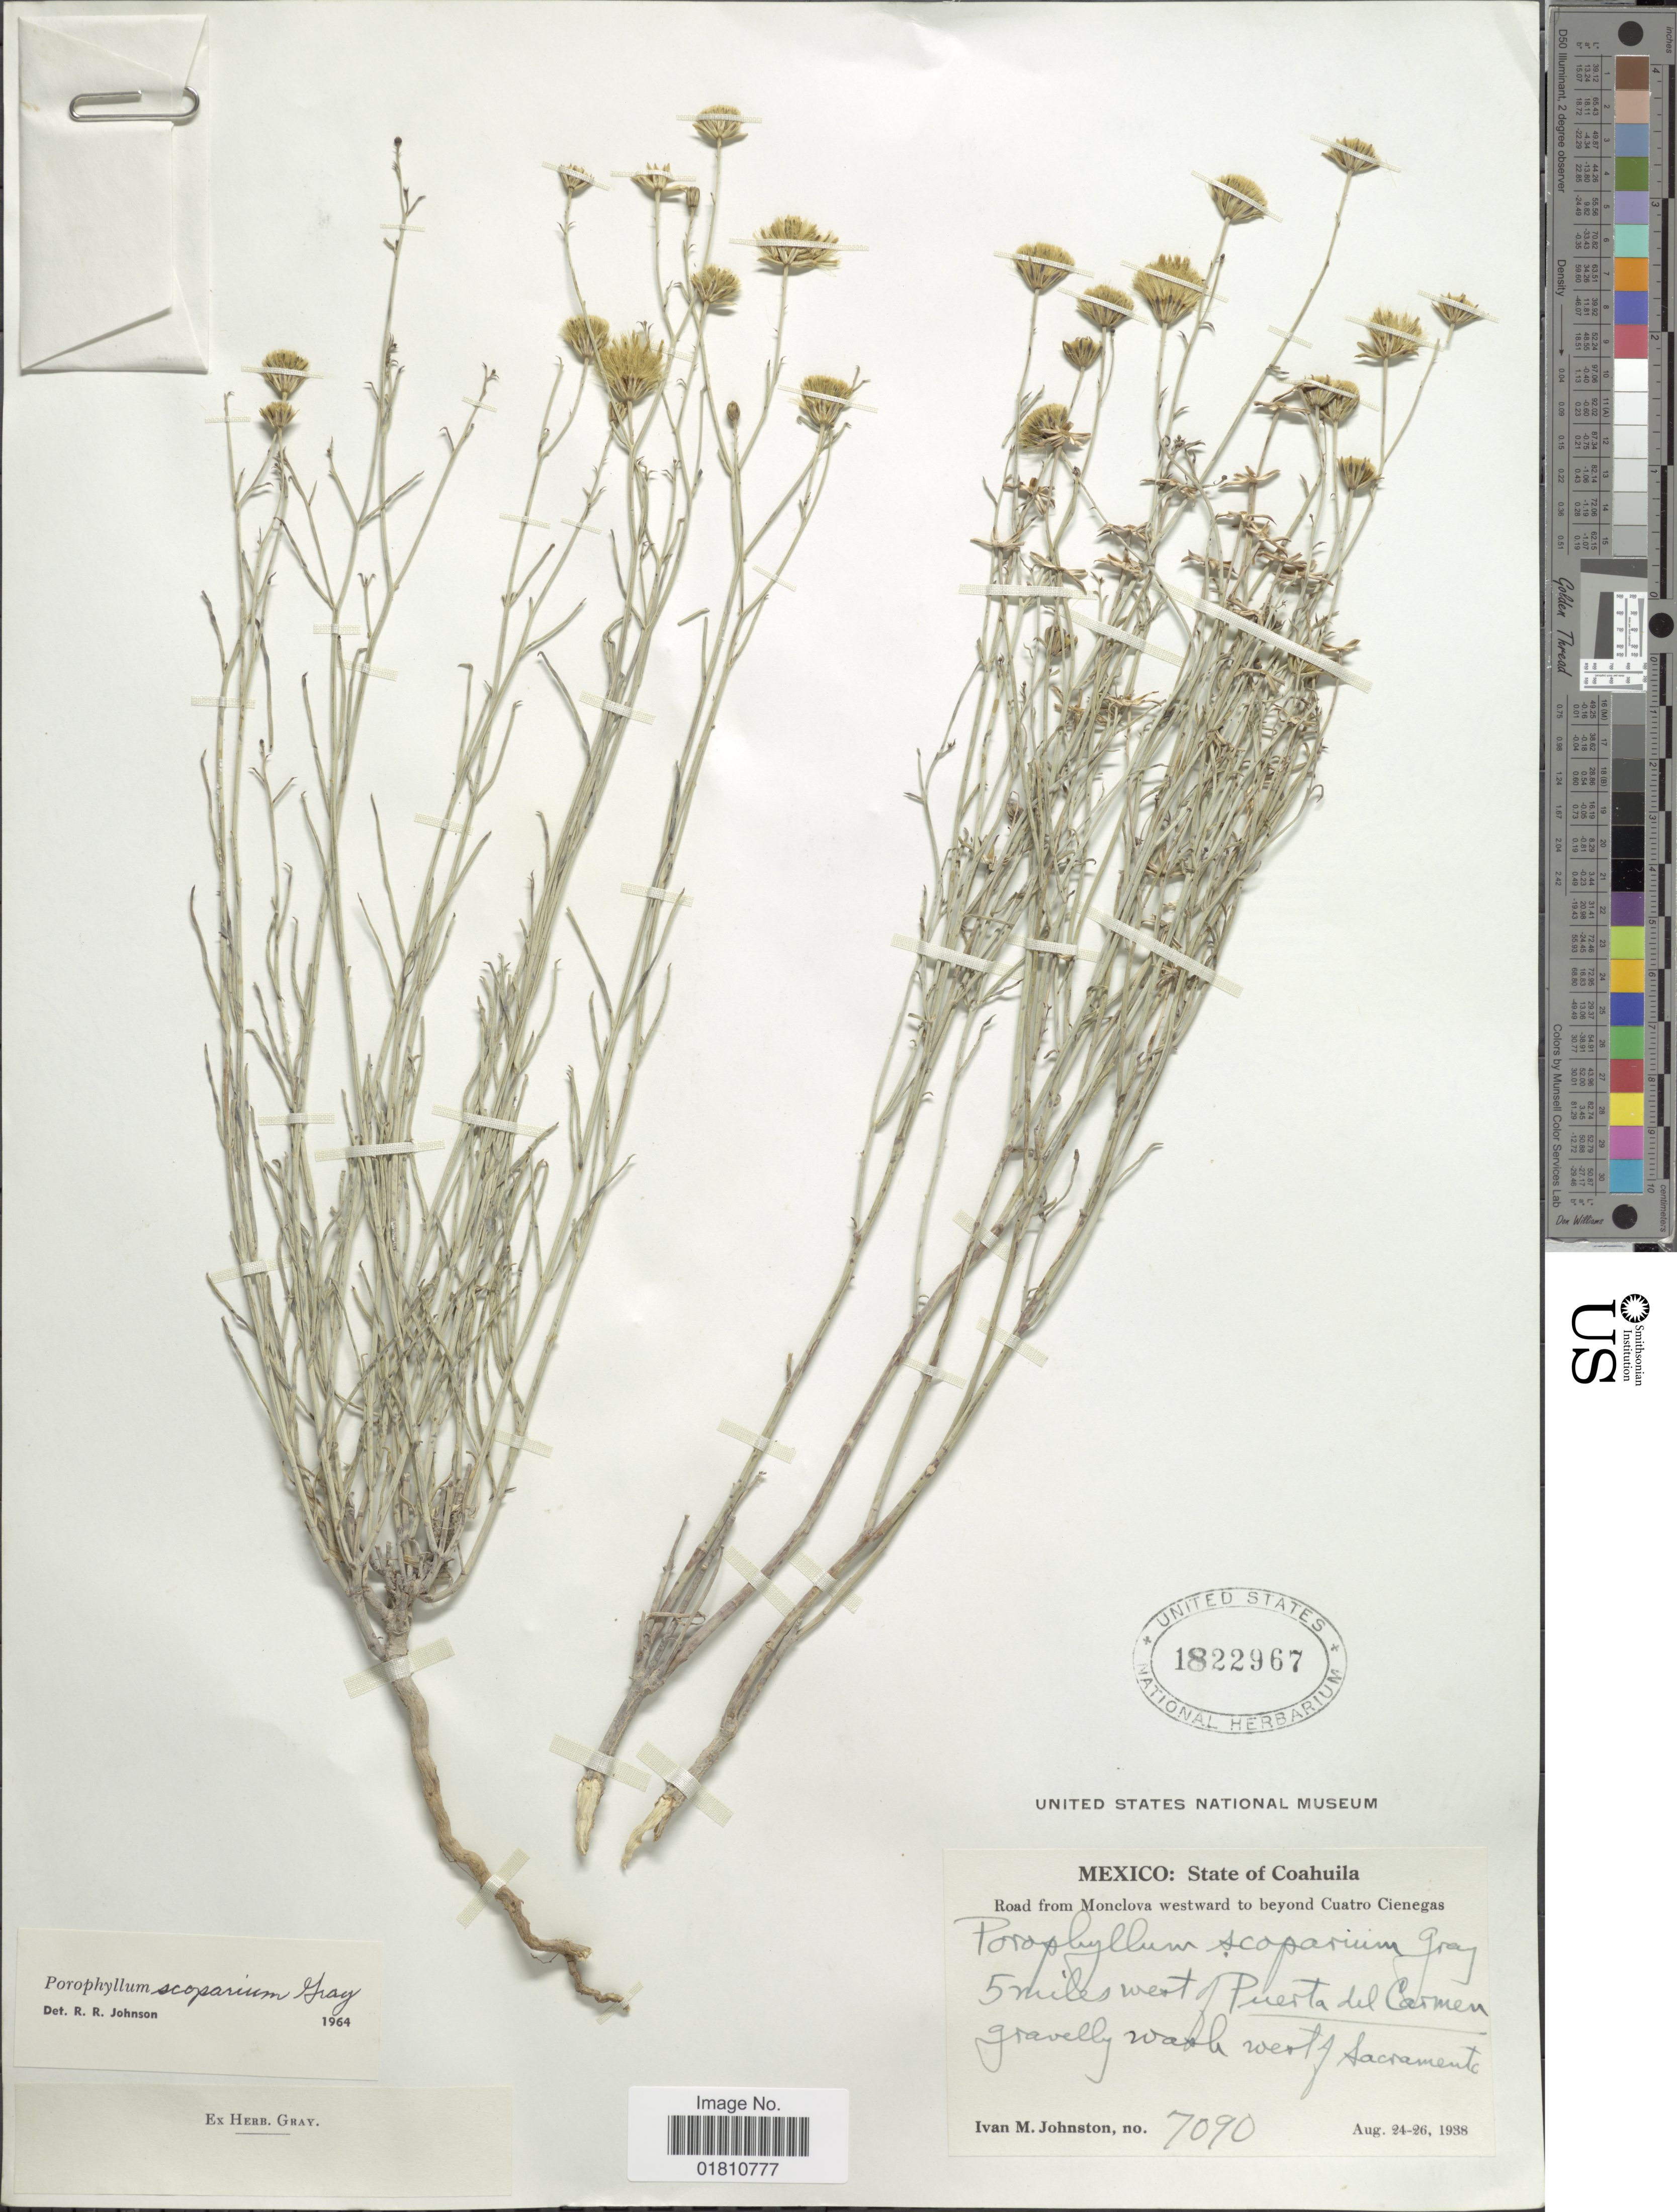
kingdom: Plantae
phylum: Tracheophyta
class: Magnoliopsida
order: Asterales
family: Asteraceae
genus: Porophyllum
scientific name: Porophyllum scoparium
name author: A. Gray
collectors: I.M. Johnston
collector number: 7090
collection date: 1938-08-24/1938-08-26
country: Mexico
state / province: Coahuila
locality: Road from Monclova westward to beyond Cuatro Cienegas, 5 miles west of Puerta del Carmen, gravelly wash west of Sacramento.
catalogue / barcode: US 1822967